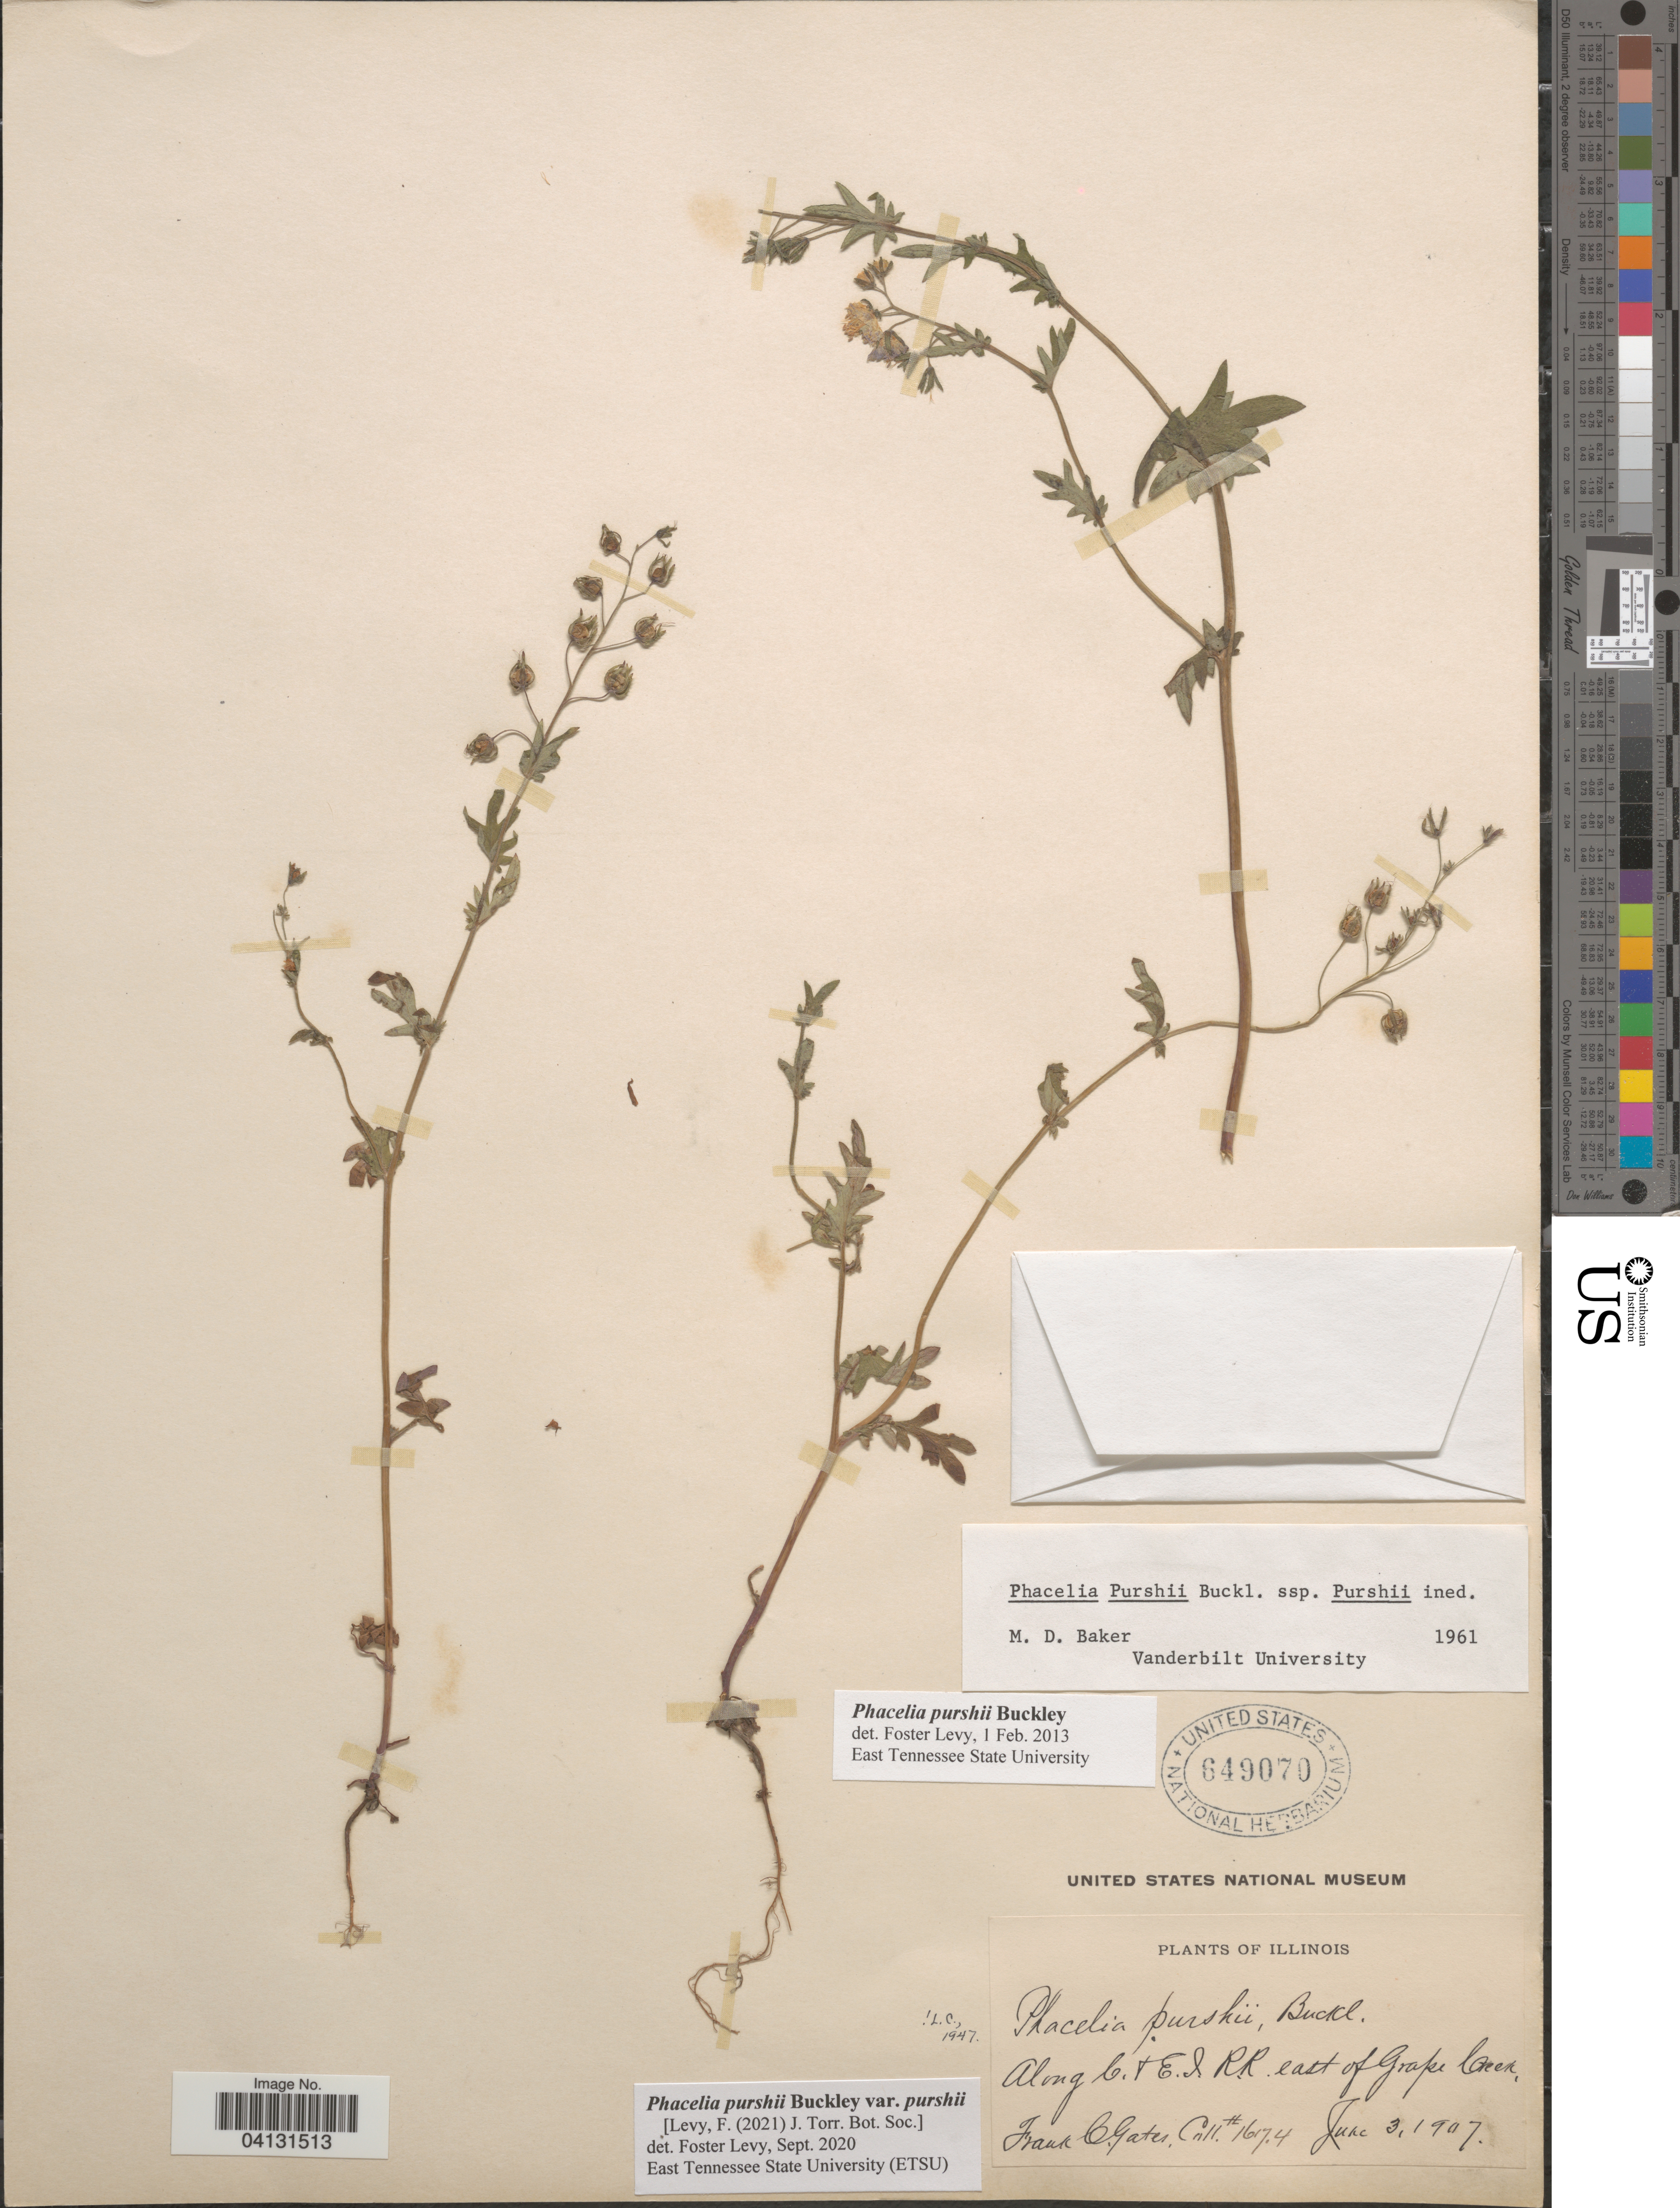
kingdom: Plantae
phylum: Tracheophyta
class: Magnoliopsida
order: Boraginales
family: Hydrophyllaceae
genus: Phacelia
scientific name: Phacelia purshii var. purshii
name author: Buckley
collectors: F. C. Gates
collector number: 16174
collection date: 1907-06-03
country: United States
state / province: Illinois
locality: Along E. & E.l.R.R. east of Grape Creek.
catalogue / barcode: US 649070